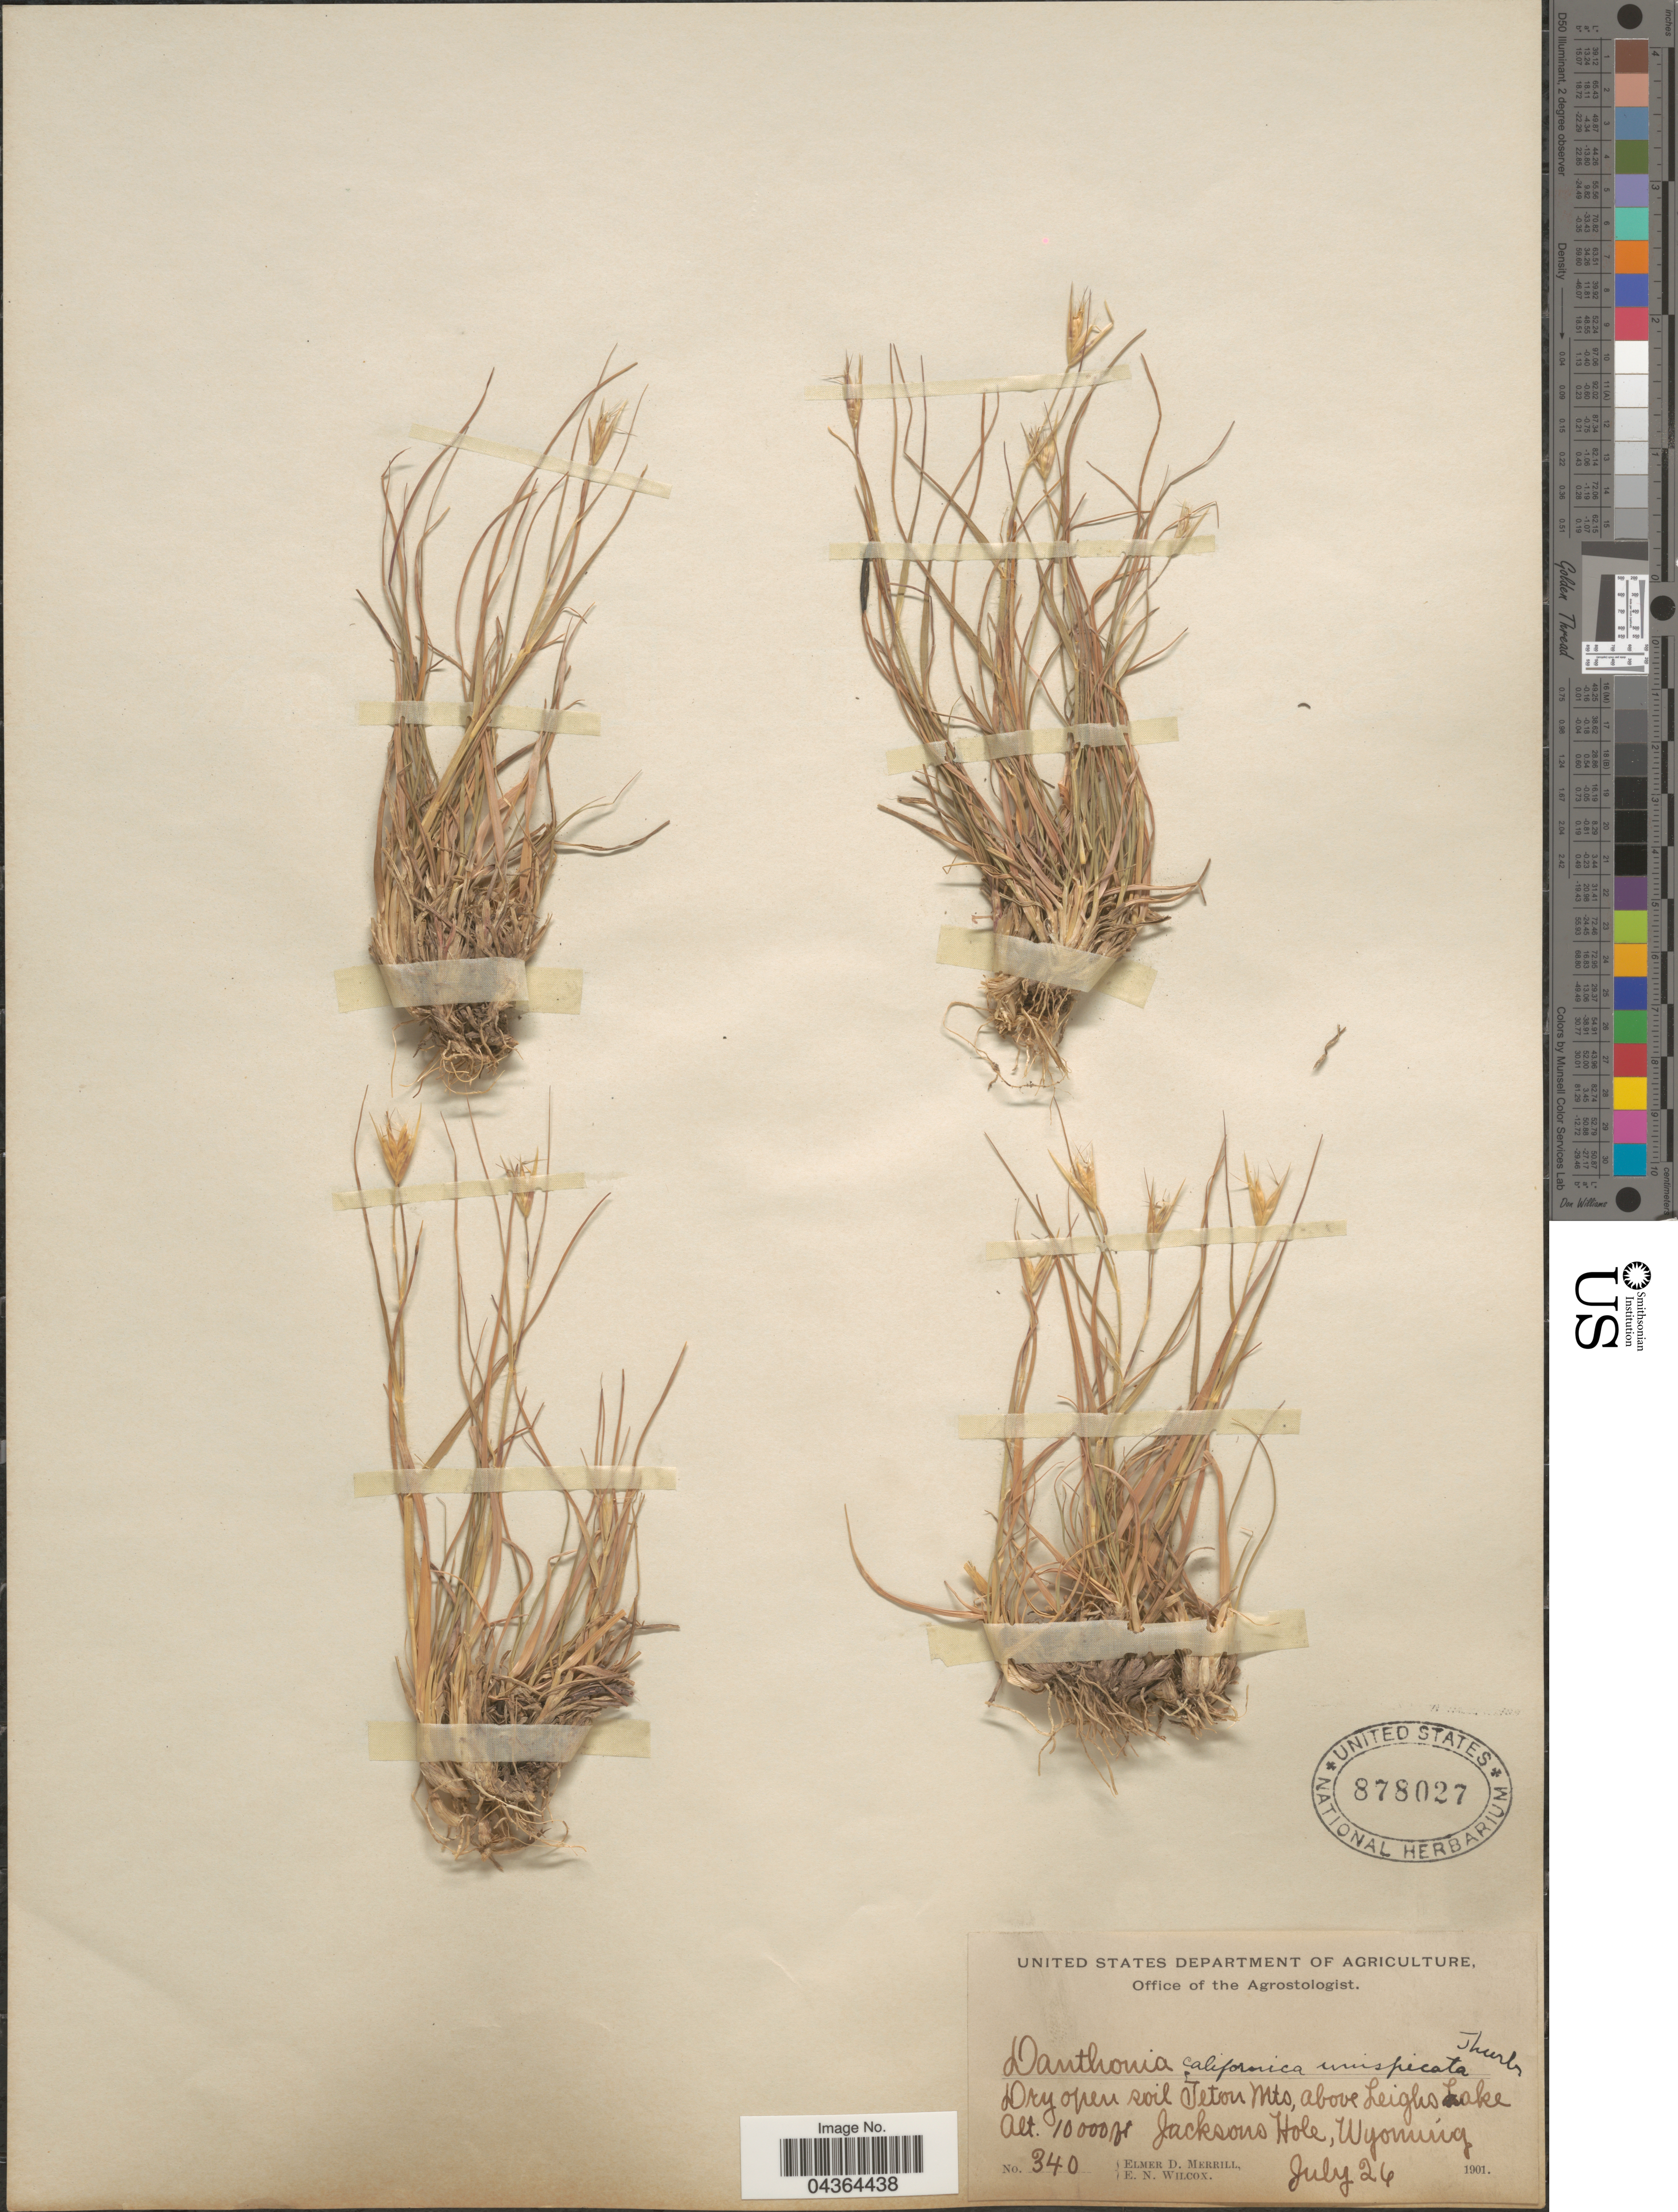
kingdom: Plantae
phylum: Tracheophyta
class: Liliopsida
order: Poales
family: Poaceae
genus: Danthonia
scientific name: Danthonia unispicata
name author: (Thurb.) Munro ex Macoun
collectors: E. D. Merrill & E. Wilcox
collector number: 340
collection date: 1901-07-26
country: United States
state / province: Wyoming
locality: Dry open soil Teton Mts, above Leighs Lake. Jacksons Hole.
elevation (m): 3048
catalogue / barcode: US 878027